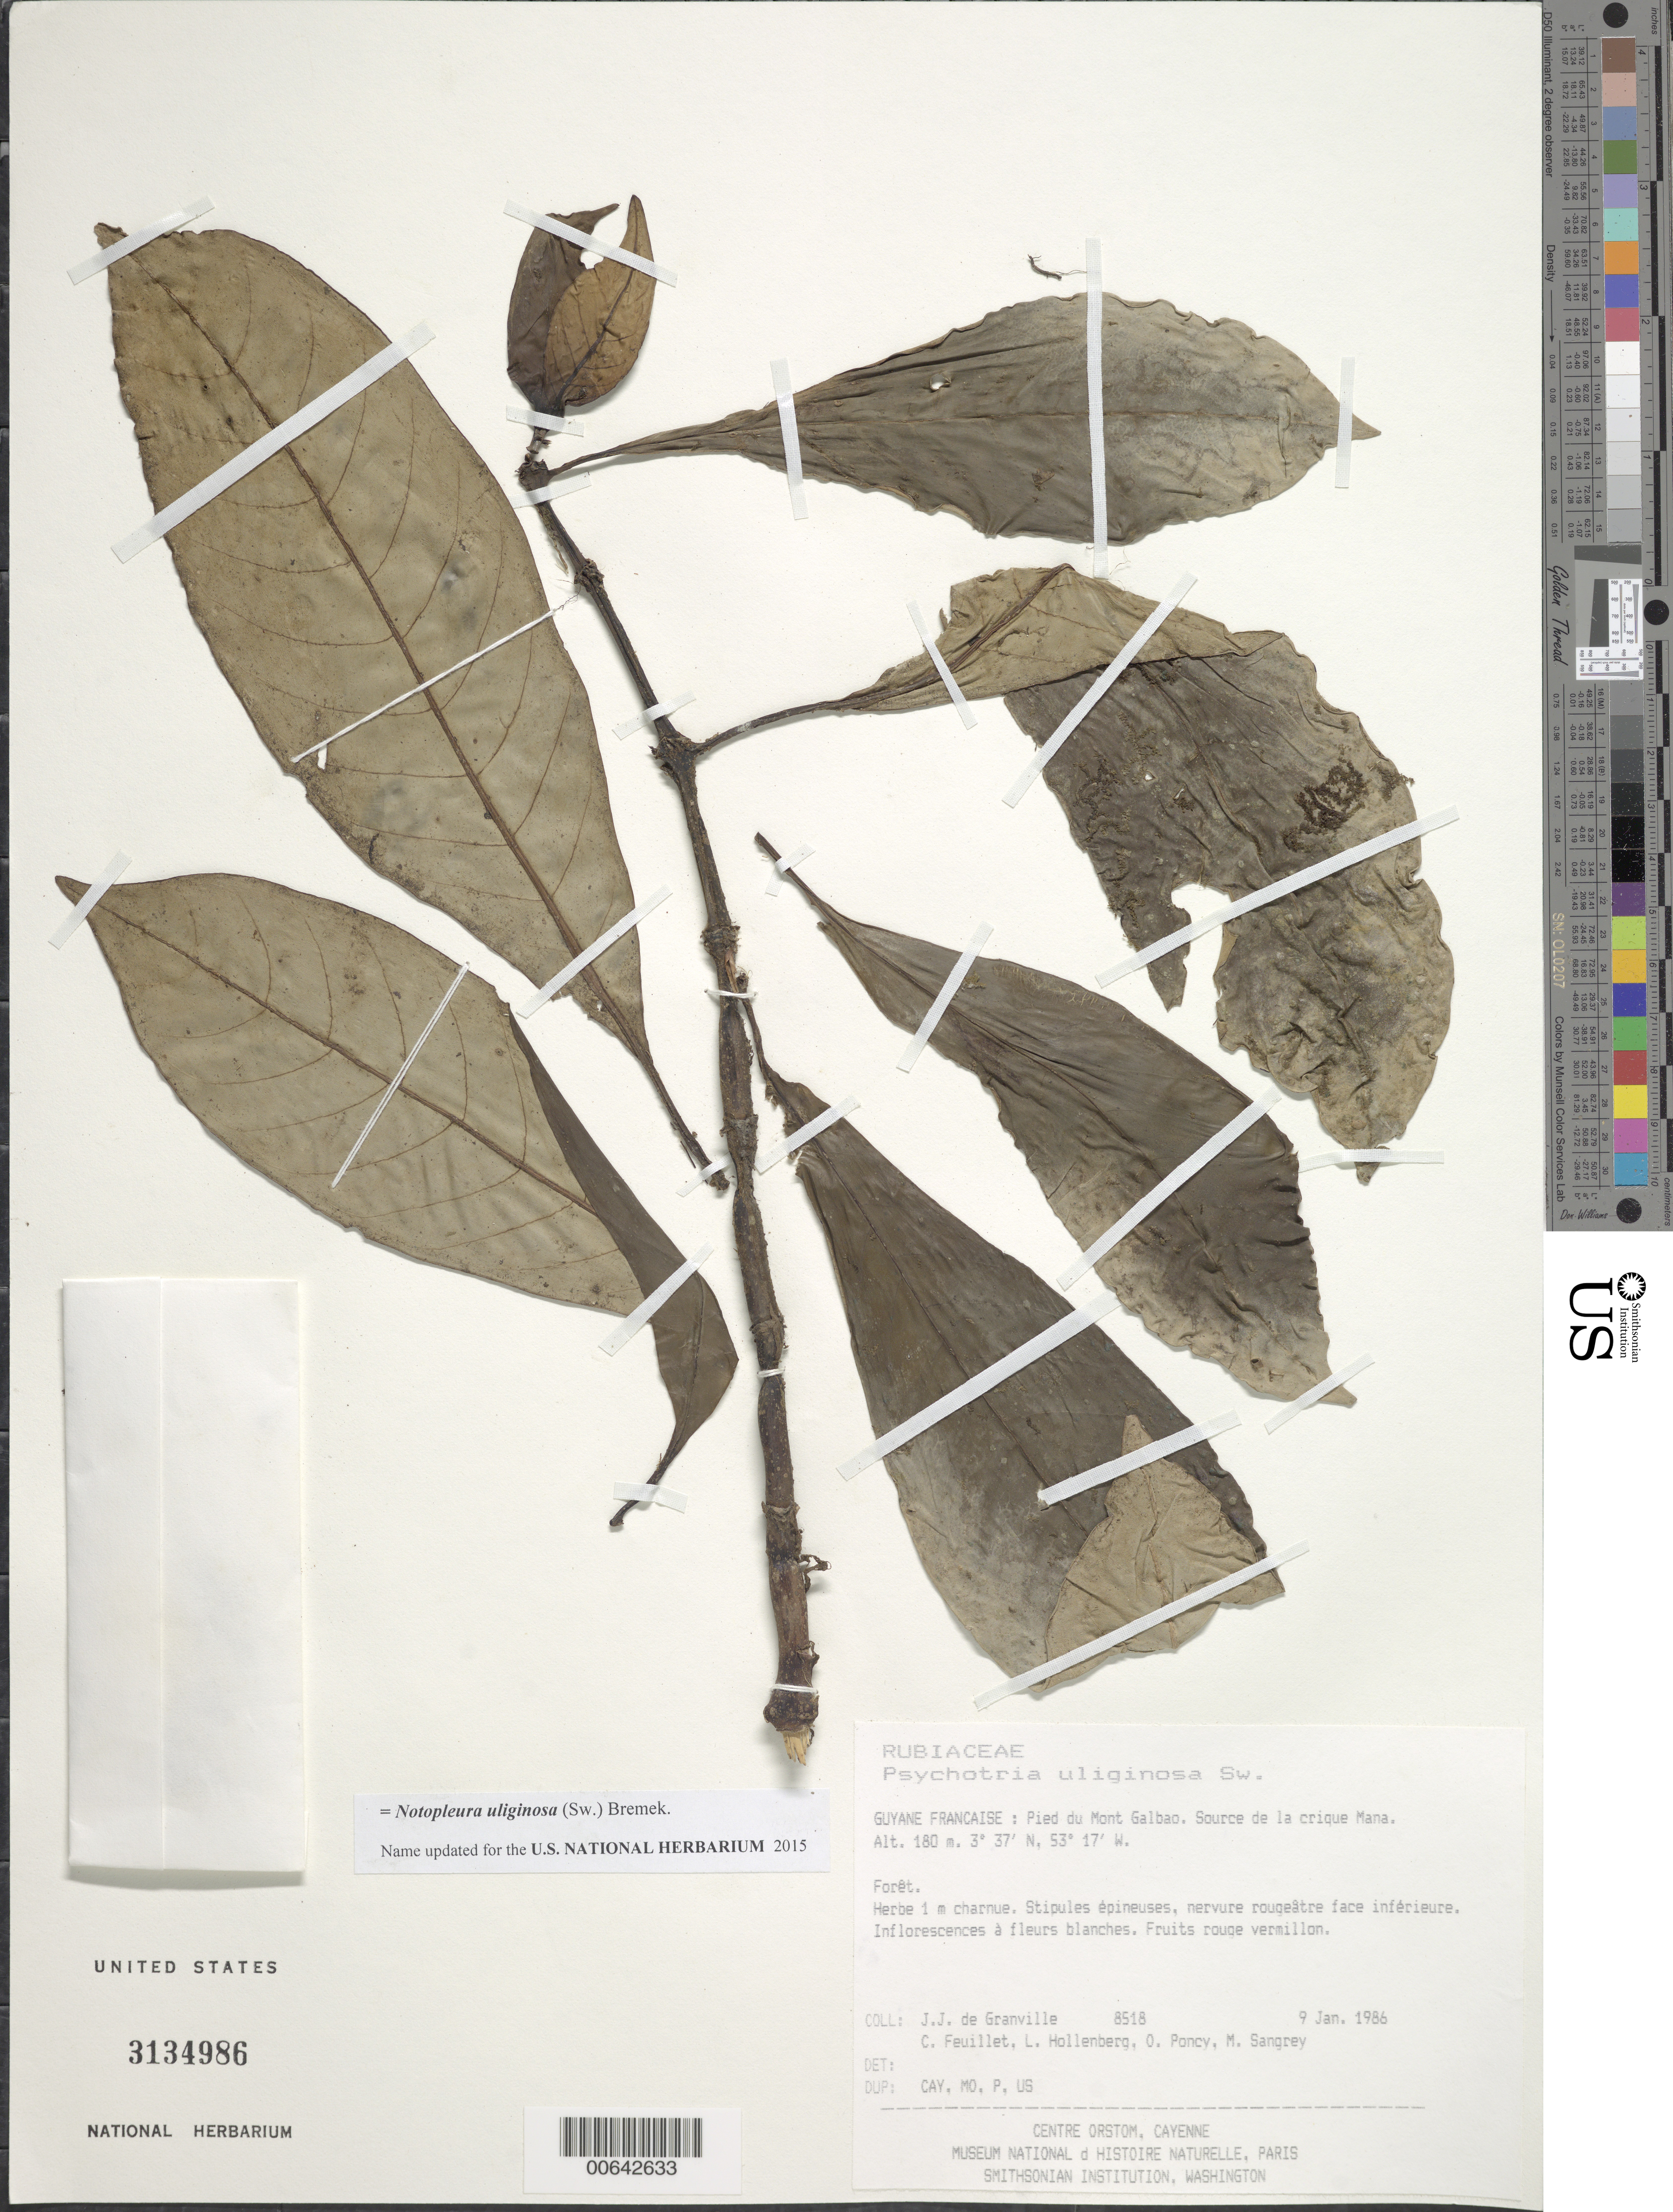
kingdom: Plantae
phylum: Tracheophyta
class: Magnoliopsida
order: Gentianales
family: Rubiaceae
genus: Psychotria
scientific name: Psychotria uliginosa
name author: Sw.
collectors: J.-J. de Granville, C. Feuillet, L. Hollenberg, O. Poncy & M. S. Sangrey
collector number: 8518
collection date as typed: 9-Jan-86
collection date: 1986-01-09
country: French Guiana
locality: Pied du Mont Galbao. Source de la crique Mana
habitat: Forêt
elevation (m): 180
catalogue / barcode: US 3134986